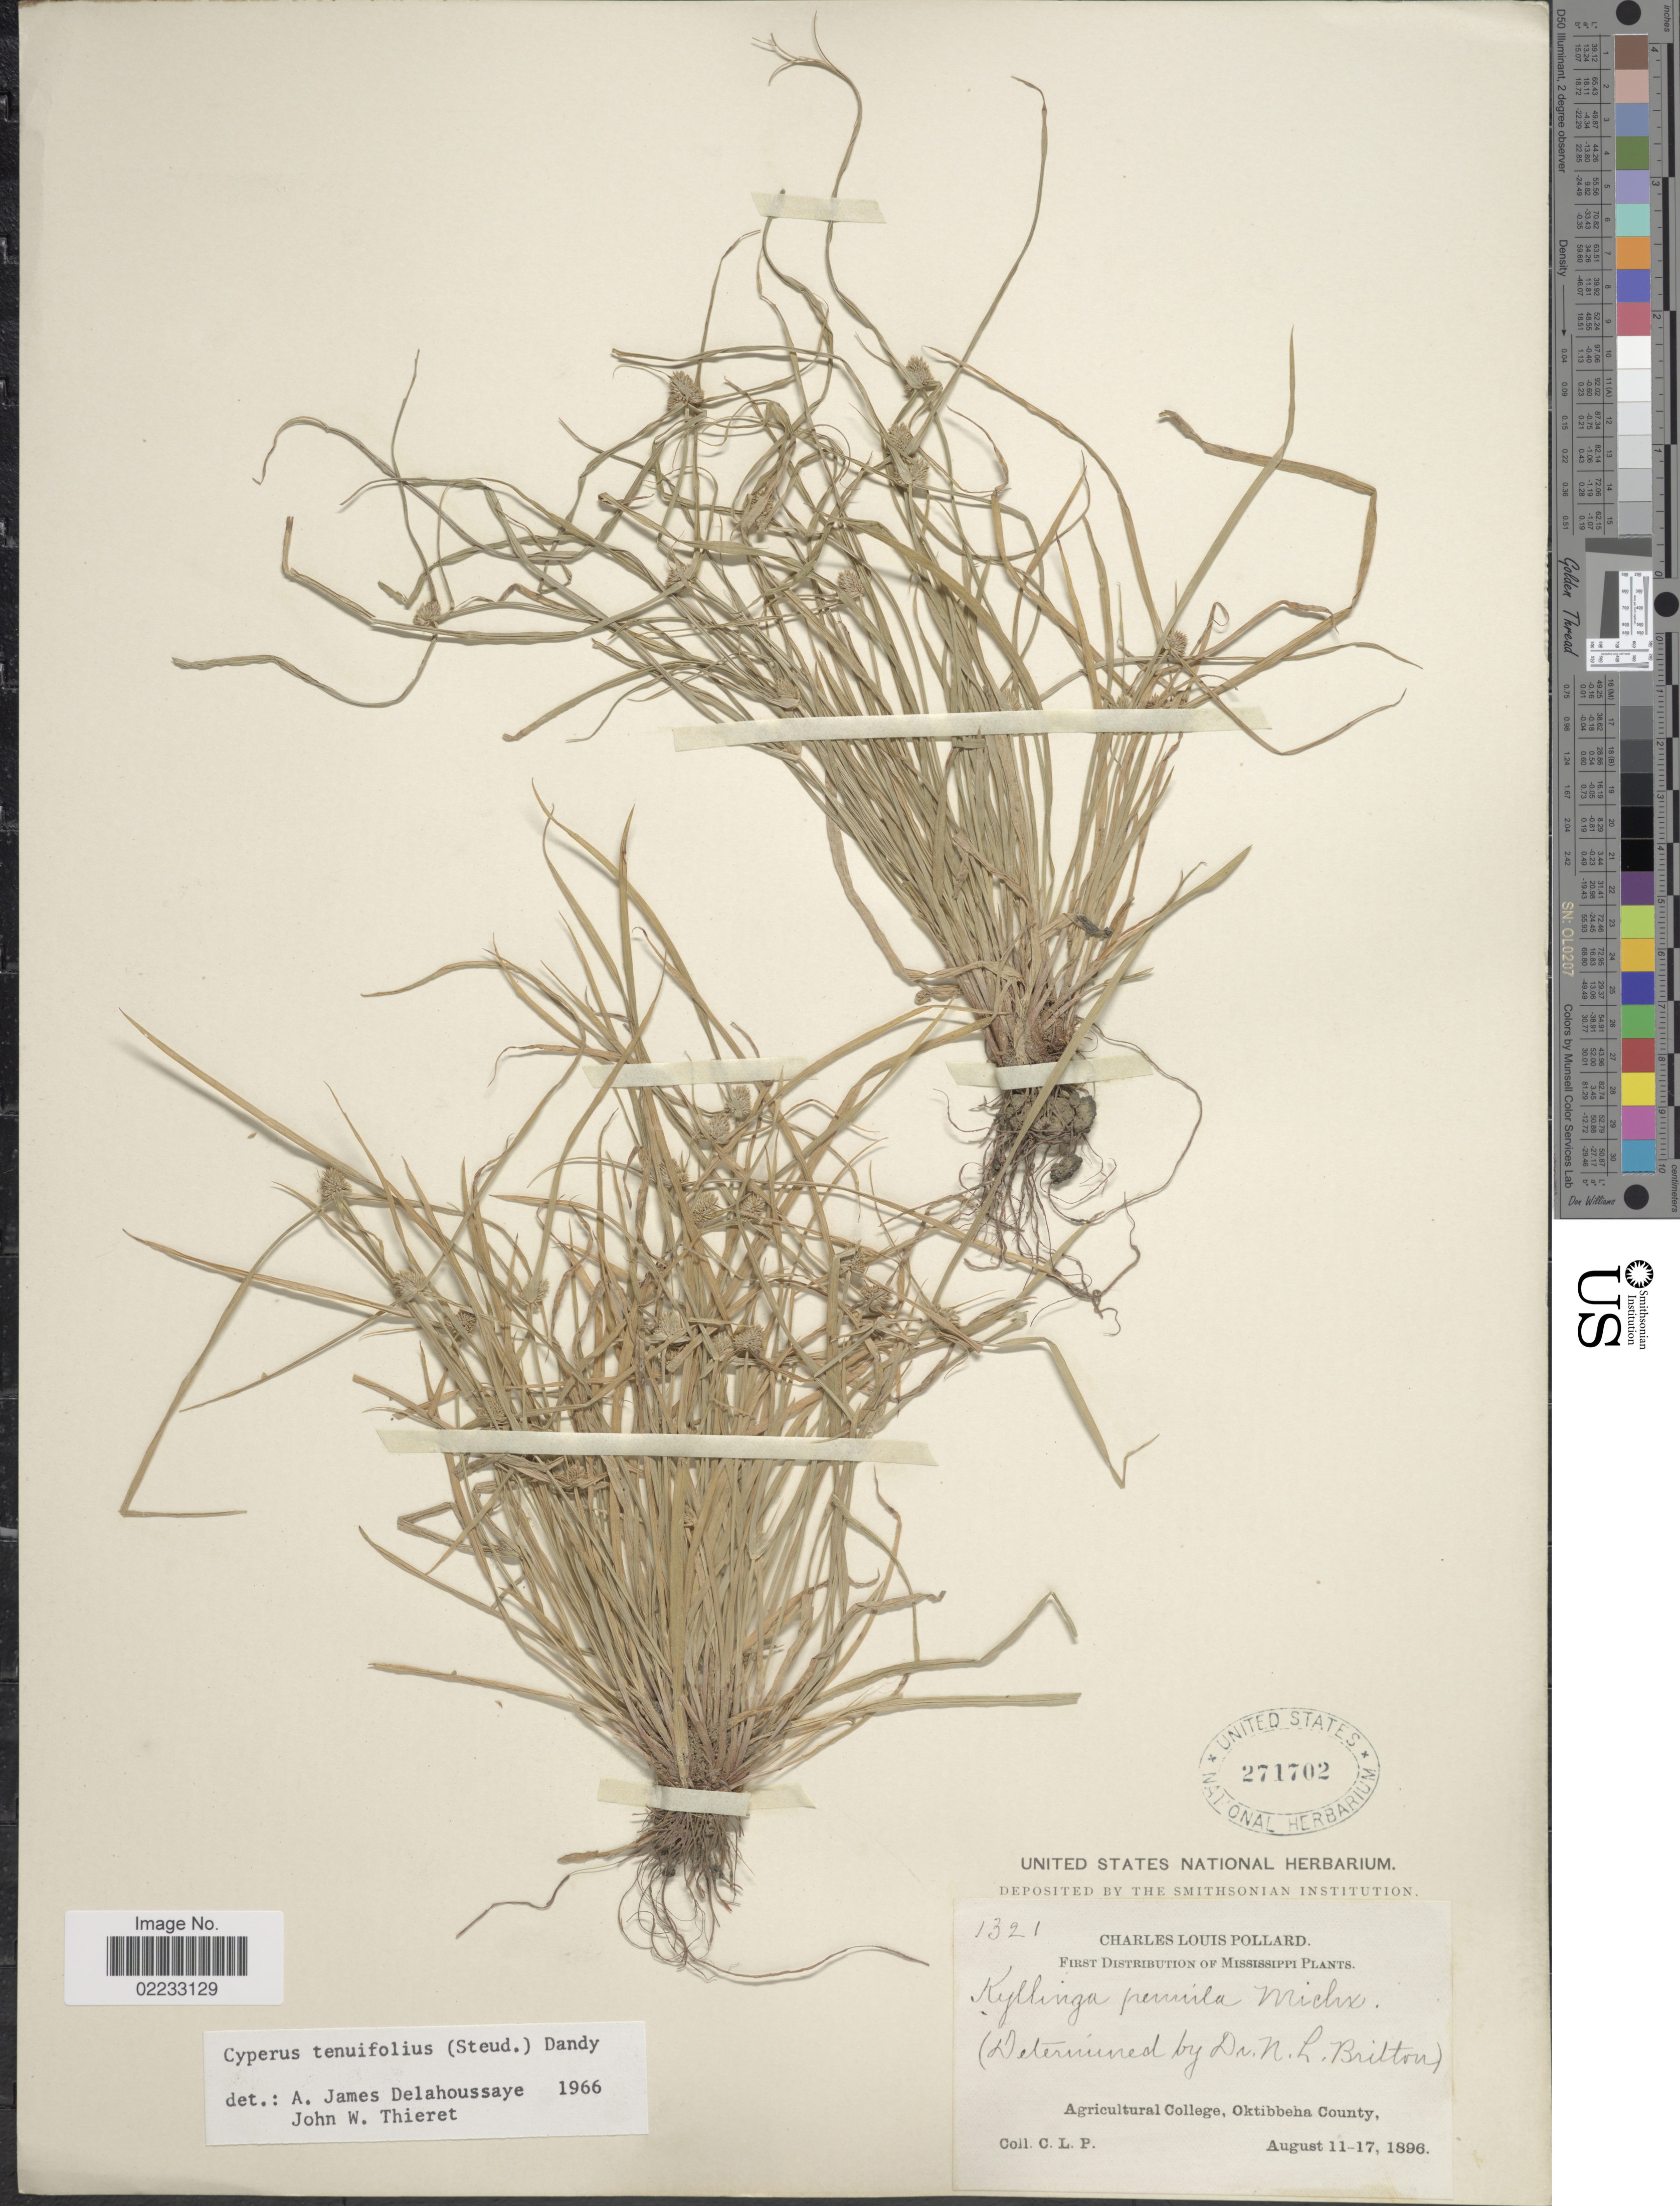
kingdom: Plantae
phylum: Tracheophyta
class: Liliopsida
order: Poales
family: Cyperaceae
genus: Cyperus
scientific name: Cyperus hortensis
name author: (Salzm. ex Steud.) Dorr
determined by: Strong, Mark T., (BOT), Smithsonian Institution - National Museum of Natural History (UNITED STATES)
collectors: C. L. Pollard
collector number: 1321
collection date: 1896-08-11/1896-08-17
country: United States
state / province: Mississippi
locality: Agricultural College, Oktibbeha County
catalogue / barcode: US 271702